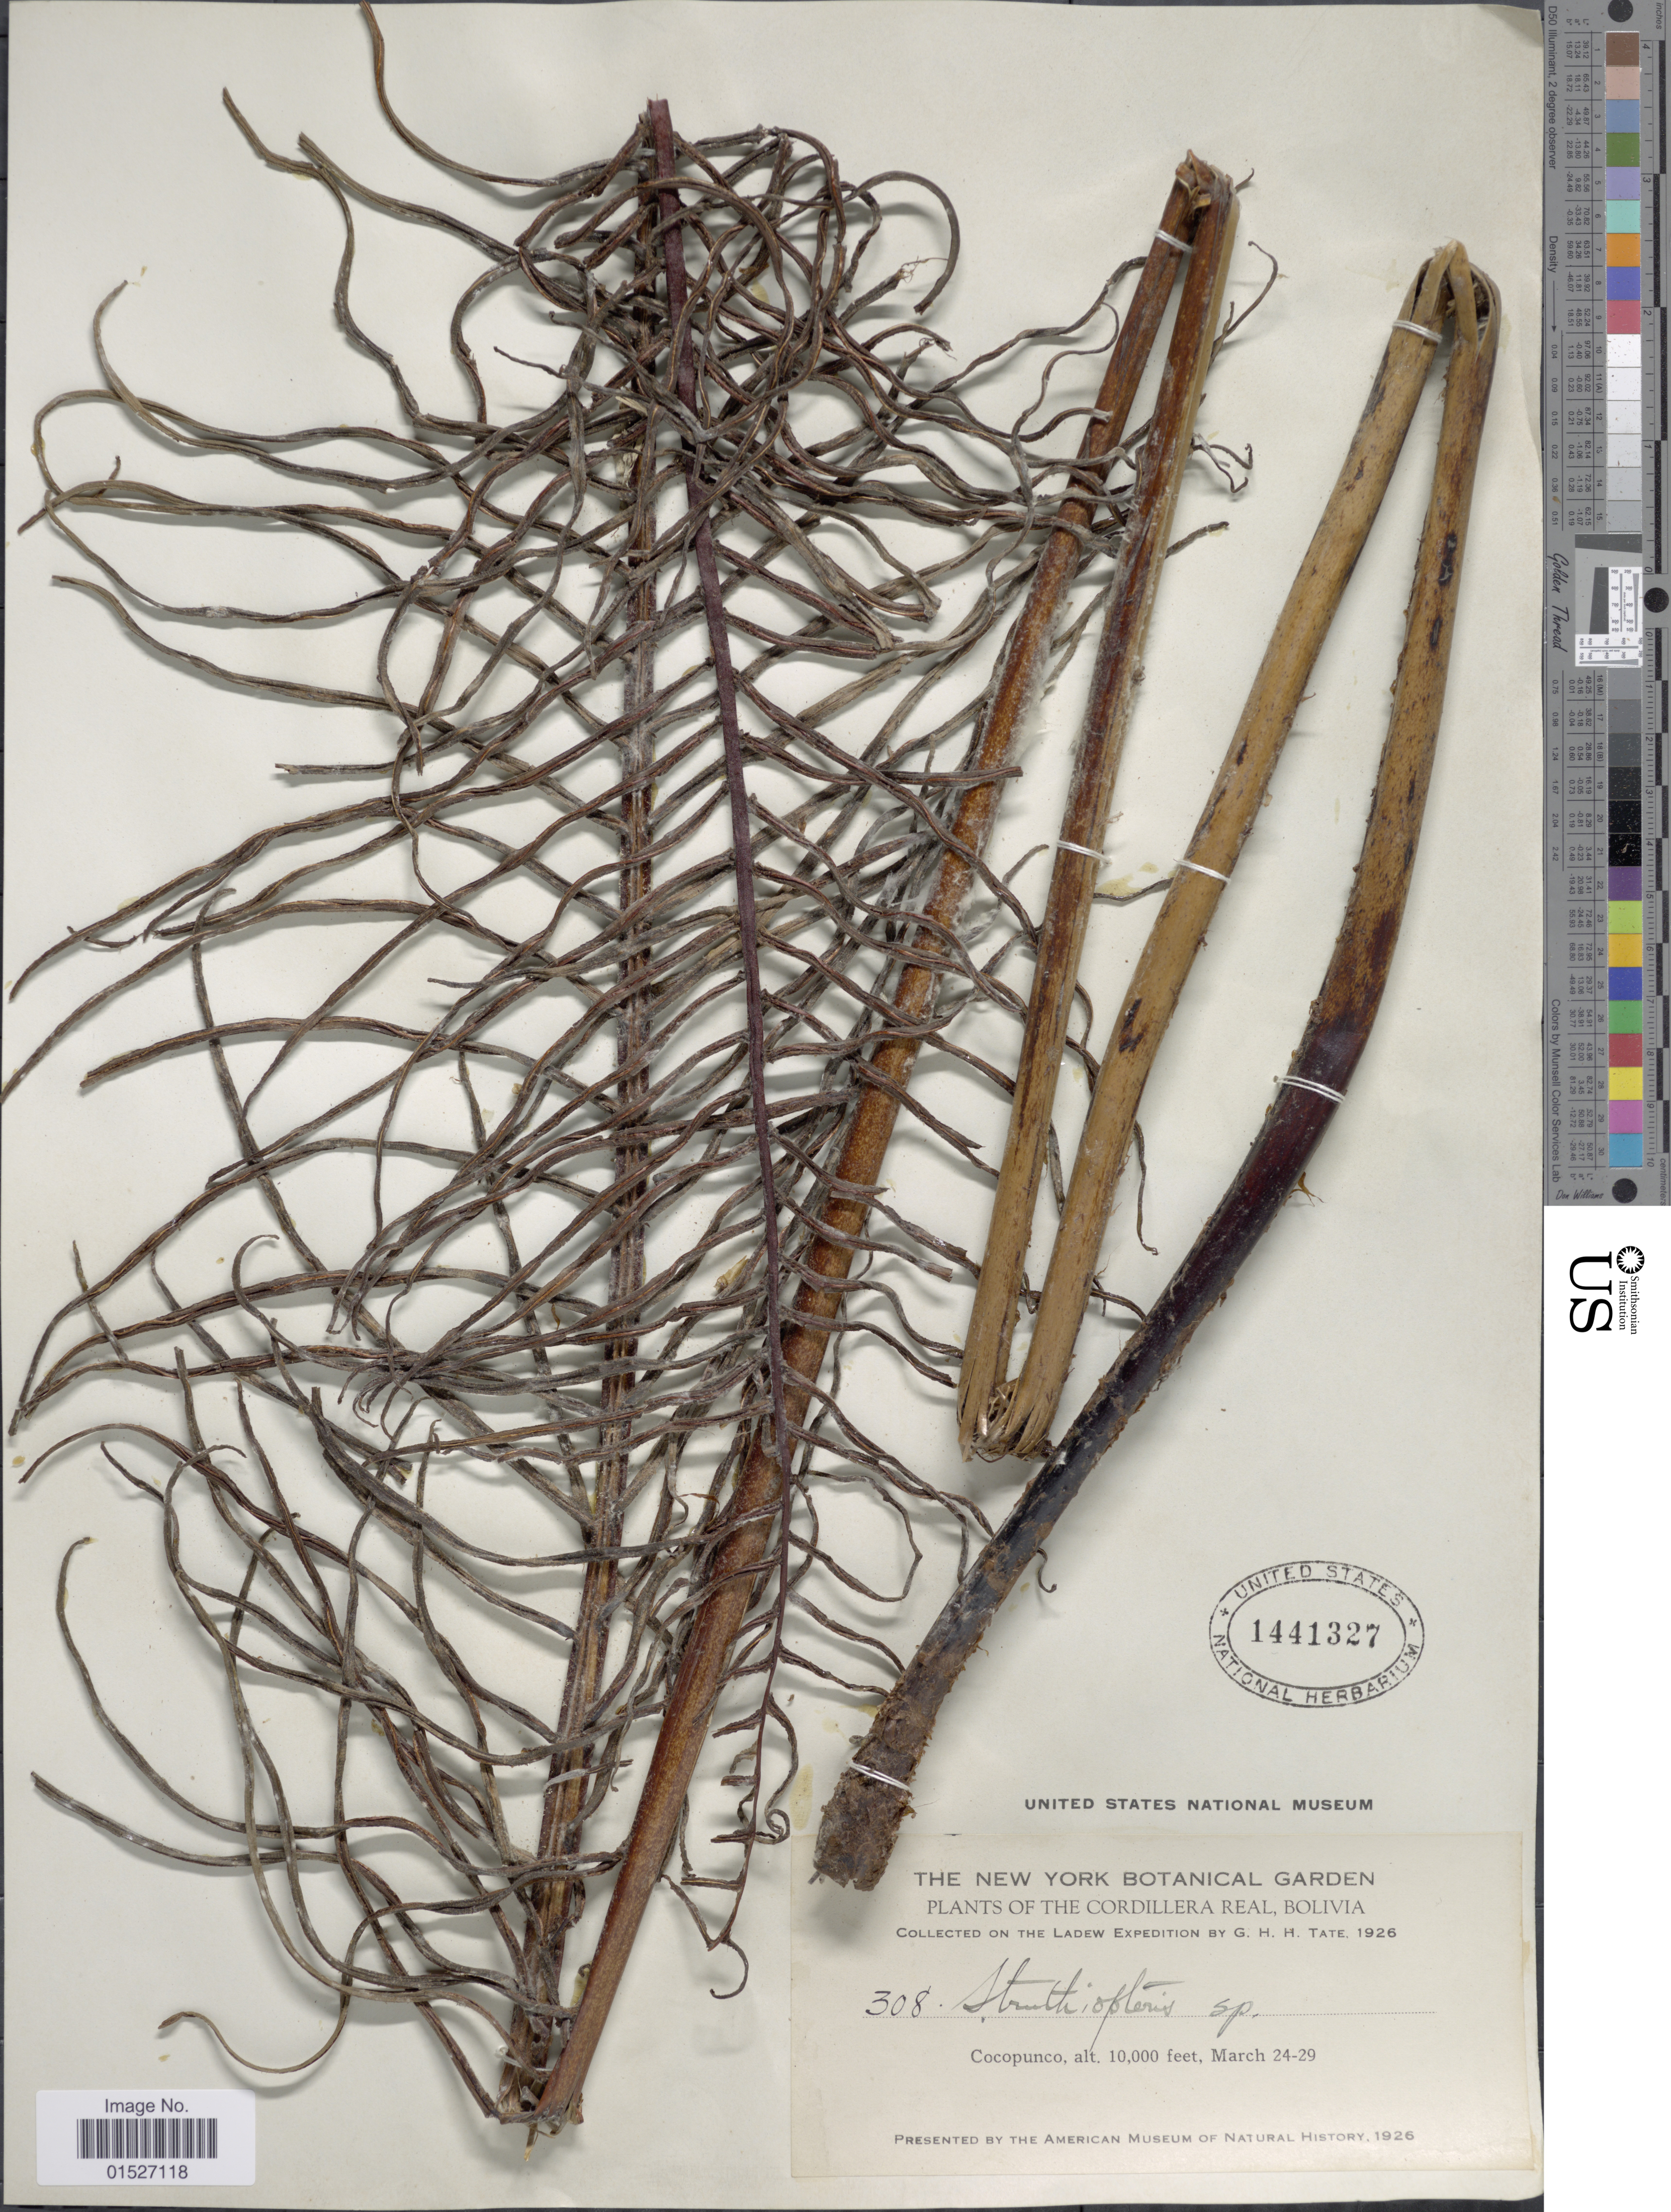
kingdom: Plantae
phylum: Tracheophyta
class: Polypodiopsida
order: Polypodiales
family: Blechnaceae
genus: Blechnum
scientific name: Blechnum sp.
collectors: H. Tate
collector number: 308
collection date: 1926-03-24/1926-03-29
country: Bolivia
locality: Cordillera Real, Bolivia. Cocopunco.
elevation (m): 3048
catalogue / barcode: US 1441327